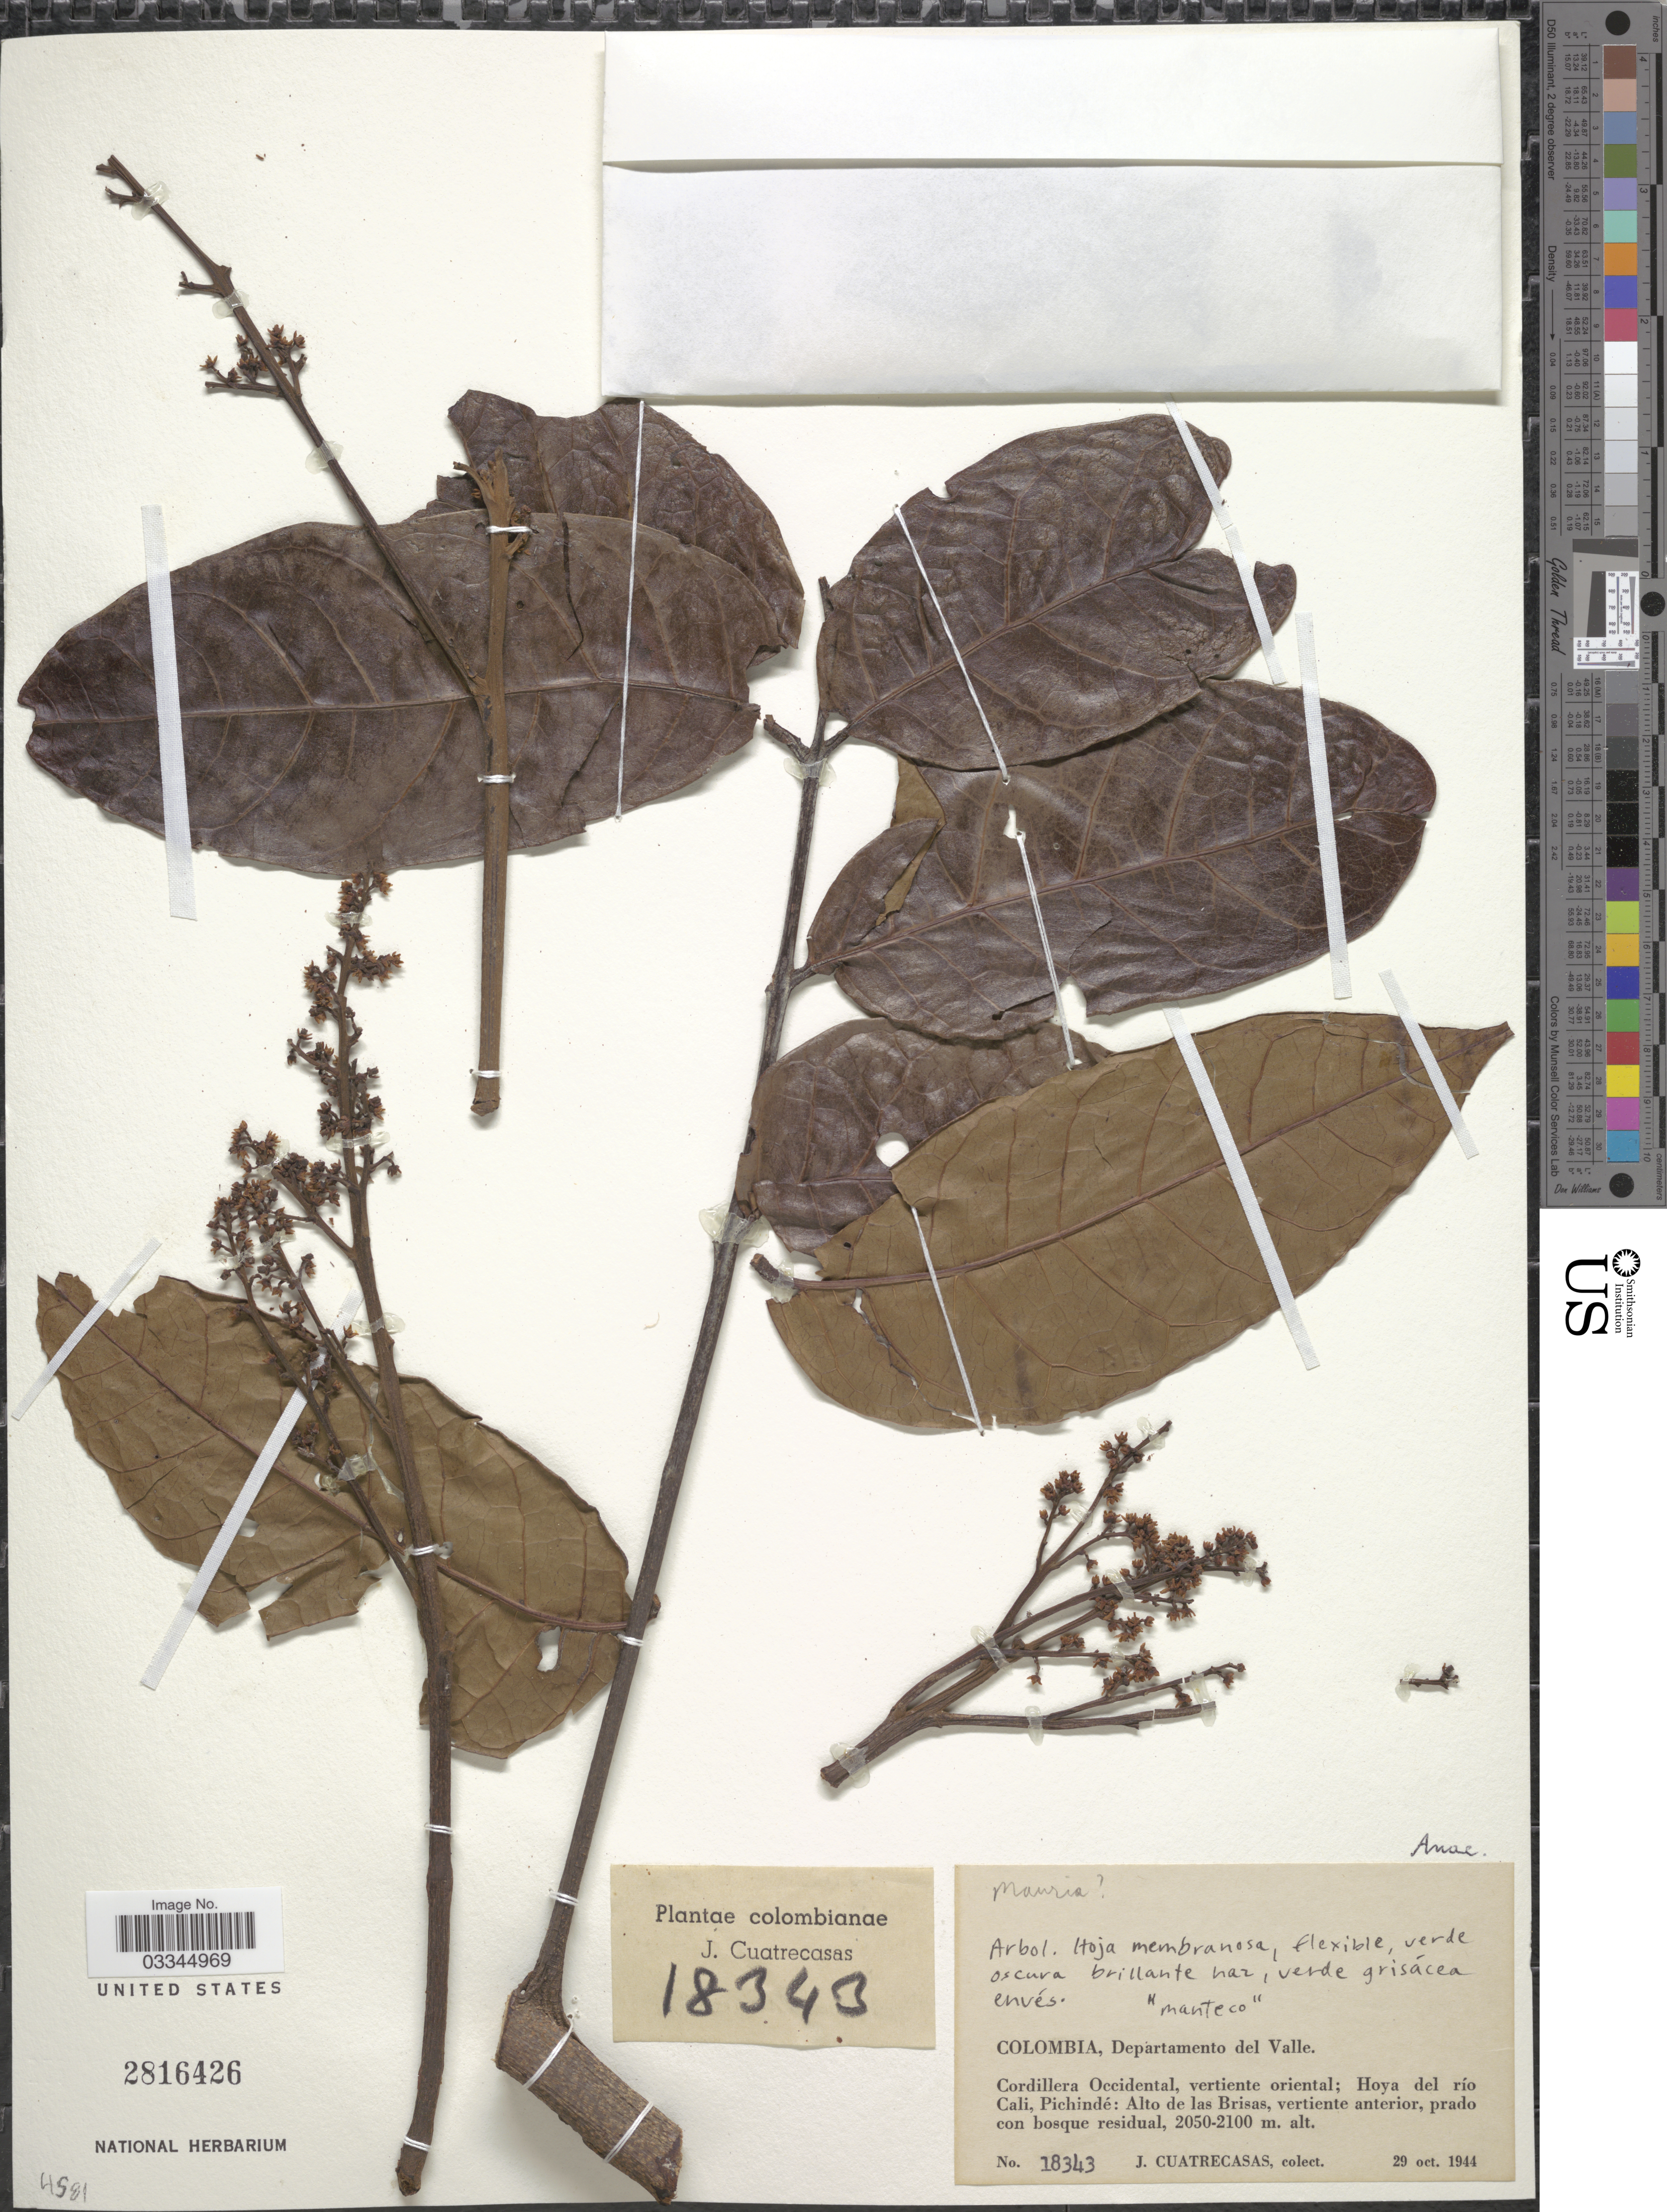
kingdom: Plantae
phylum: Tracheophyta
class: Magnoliopsida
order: Sapindales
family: Anacardiaceae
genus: Mauria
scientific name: Mauria sp.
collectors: J. Cuatrecasas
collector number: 18343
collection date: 1944-10-29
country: Colombia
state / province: Valle del Cauca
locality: Departamento del Valle. Cordillera Occidental, vertiente oriental; Hoya del río Cali, Pichindé: Alto de las Brisas.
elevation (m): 2050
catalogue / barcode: US 2816426